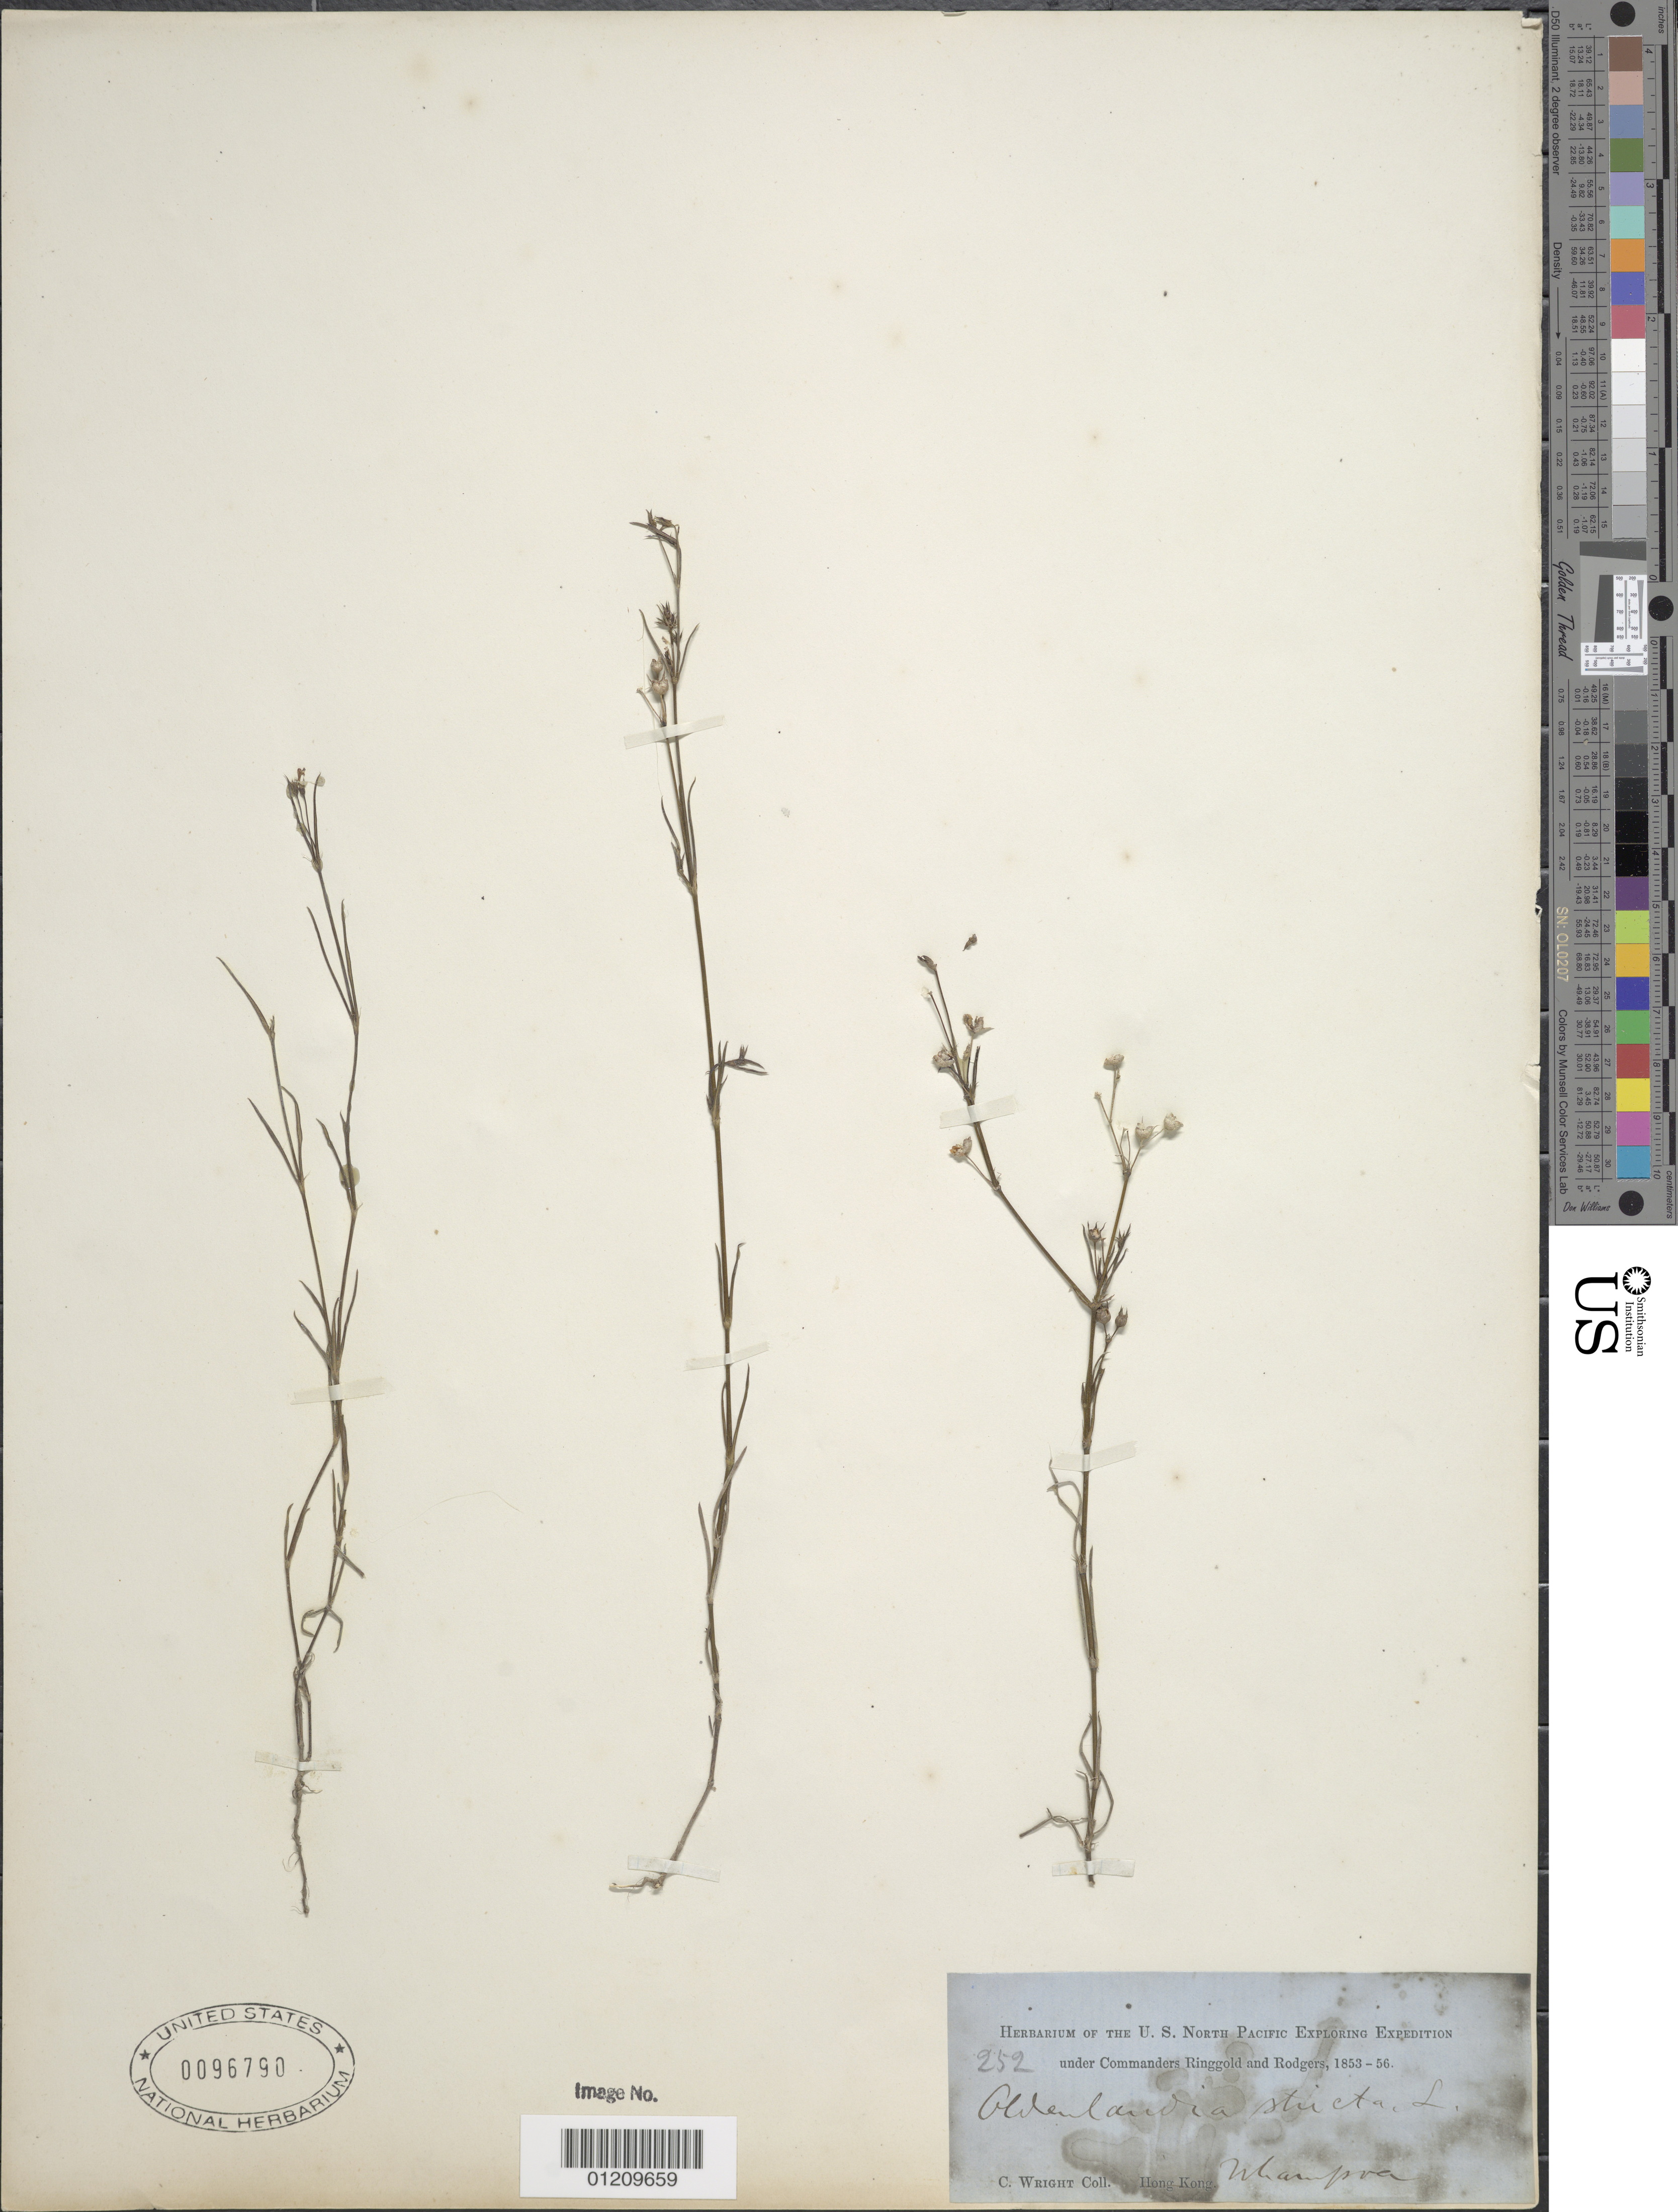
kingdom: Plantae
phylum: Tracheophyta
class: Magnoliopsida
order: Gentianales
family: Rubiaceae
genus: Oldenlandia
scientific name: Oldenlandia stricta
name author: L.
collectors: C. Wright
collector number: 252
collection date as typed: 1853 to -- --- 1856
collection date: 1853/1856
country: China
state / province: Hong Kong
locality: Whampoa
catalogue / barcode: US 96790